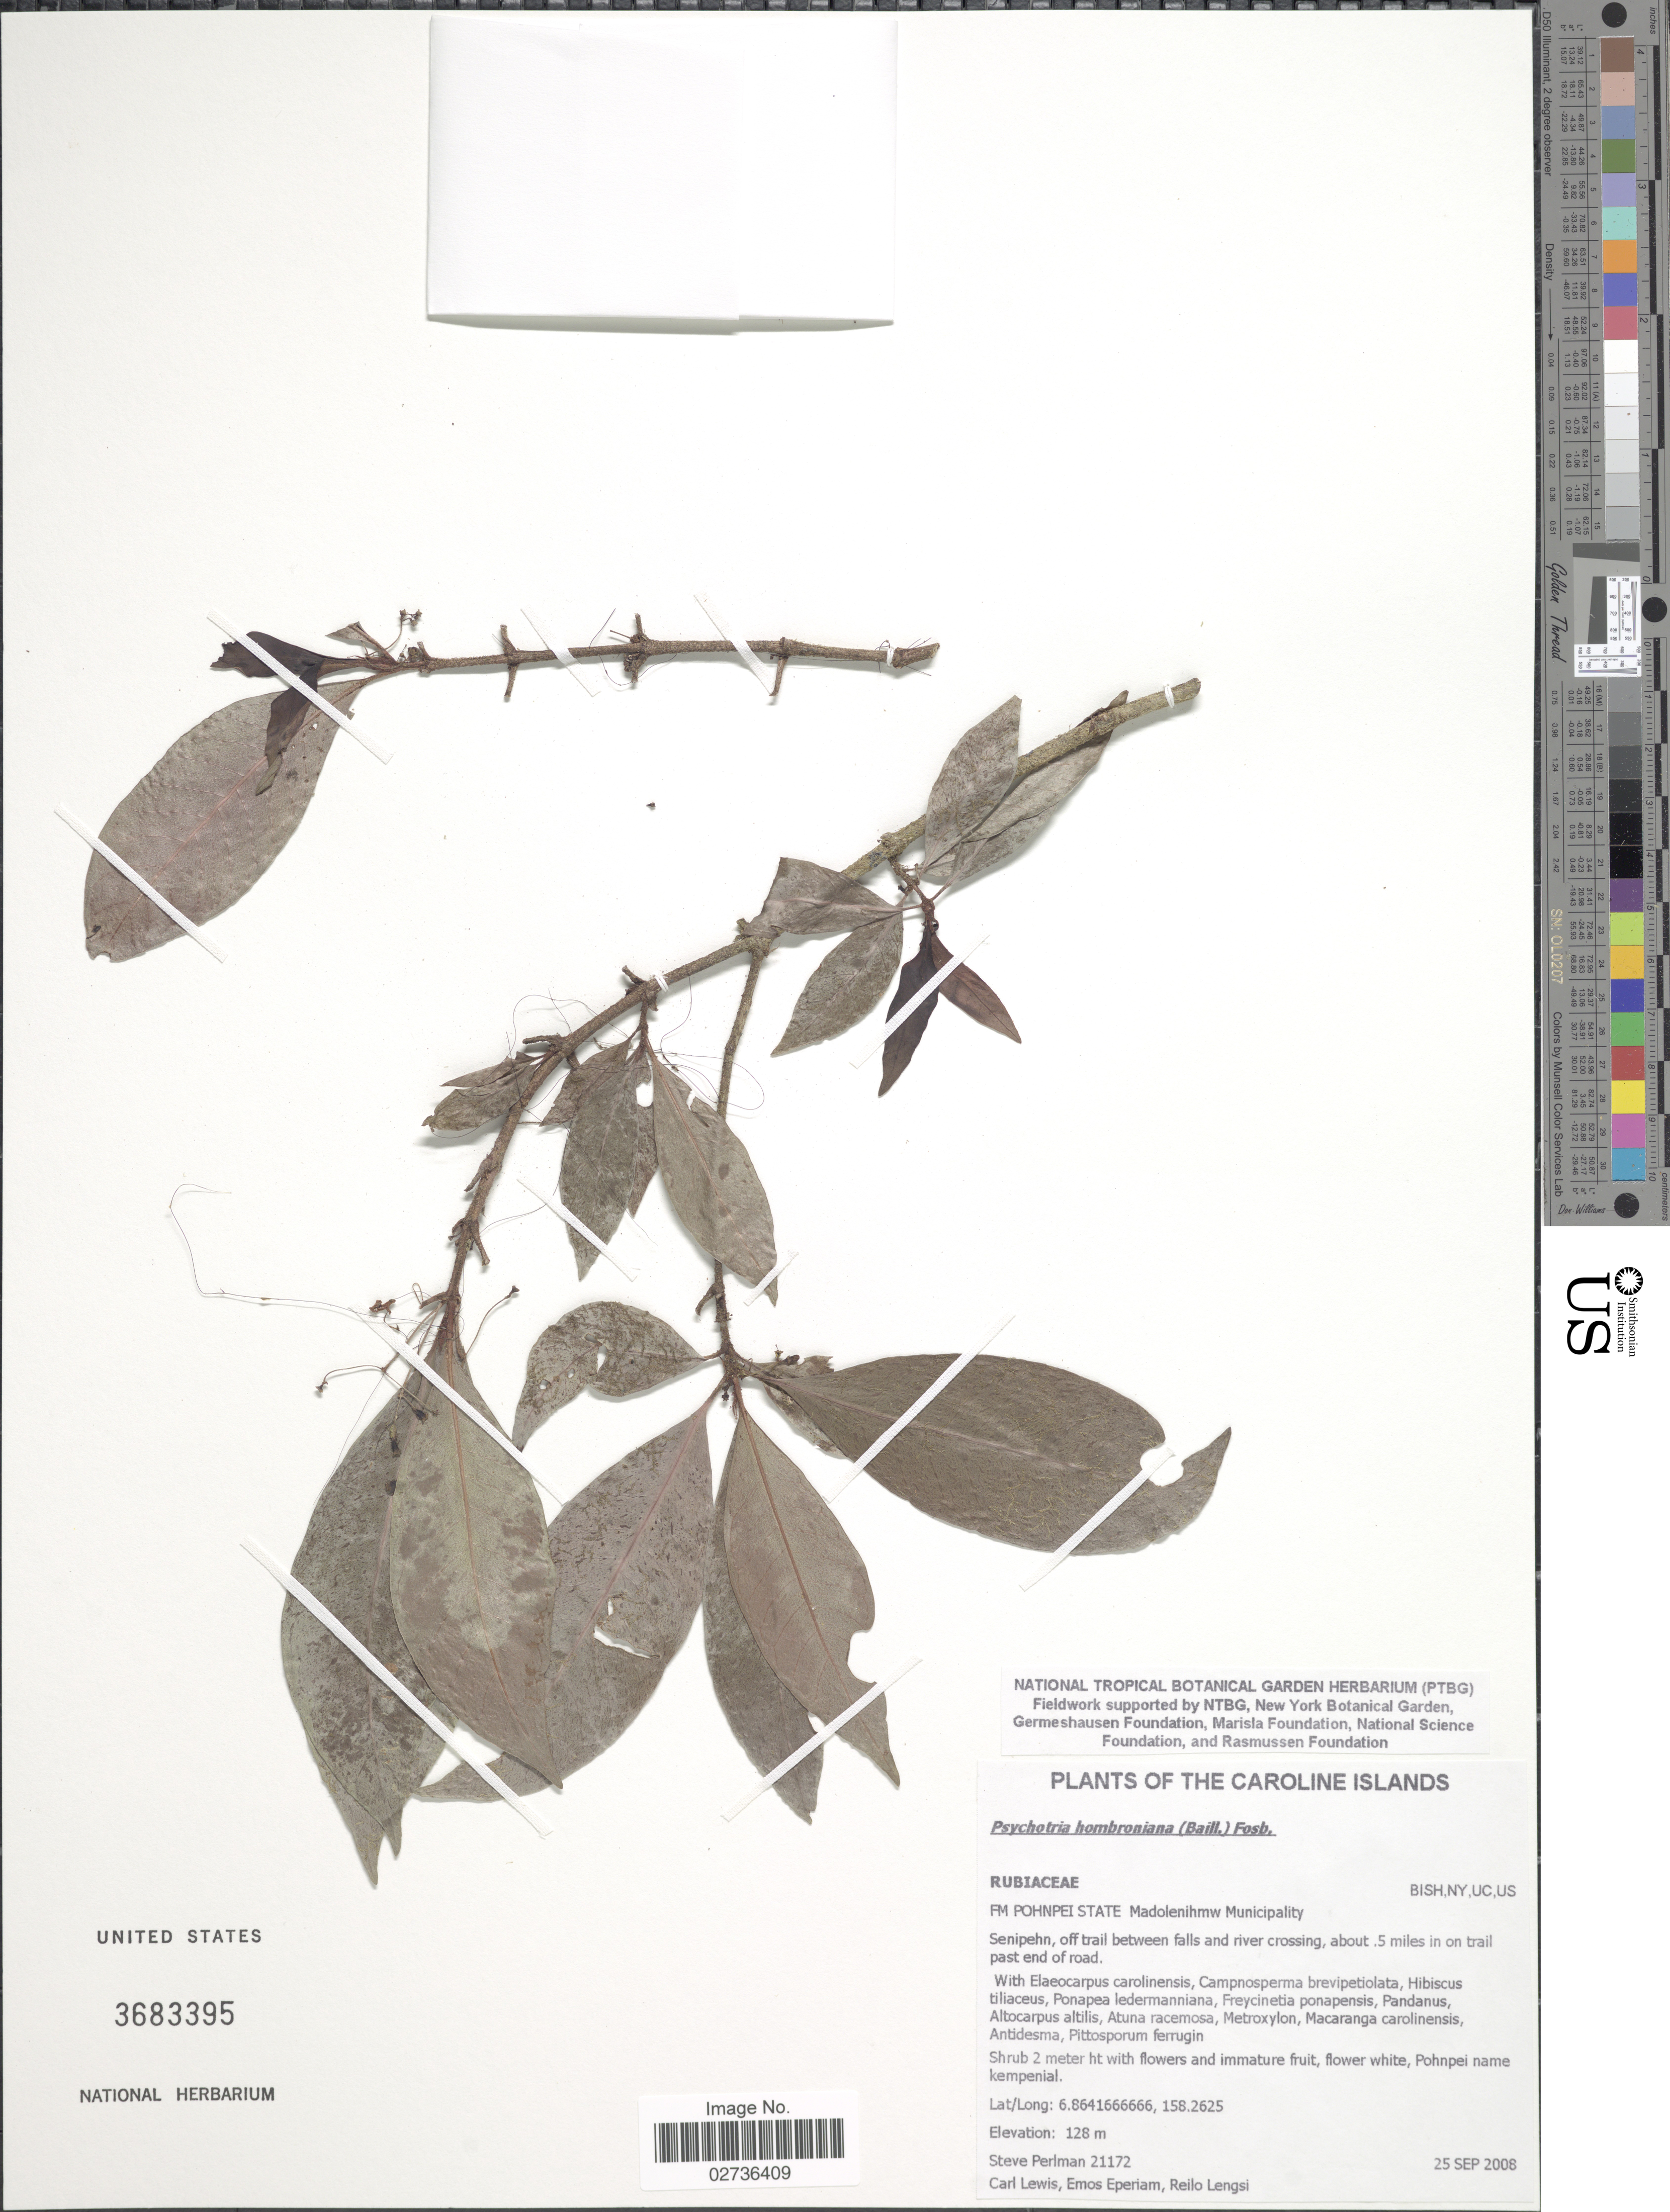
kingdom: Plantae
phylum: Tracheophyta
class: Magnoliopsida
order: Gentianales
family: Rubiaceae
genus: Psychotria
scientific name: Psychotria hombroniana var. squarrosa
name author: (Valeton) Fosberg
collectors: S. Perlman, C. Lewis, E. Eperiam & L. Reilo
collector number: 21172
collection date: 2008-09-25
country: Micronesia, Federated States of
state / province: Pohnpei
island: Pohnpei [Ponape]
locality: FM Pohnpeo State Madolenihmw Municipality, Senipehn, off trail between falls and river crossing, about 5 miles in on trail past end road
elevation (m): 128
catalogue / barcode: US 3683395